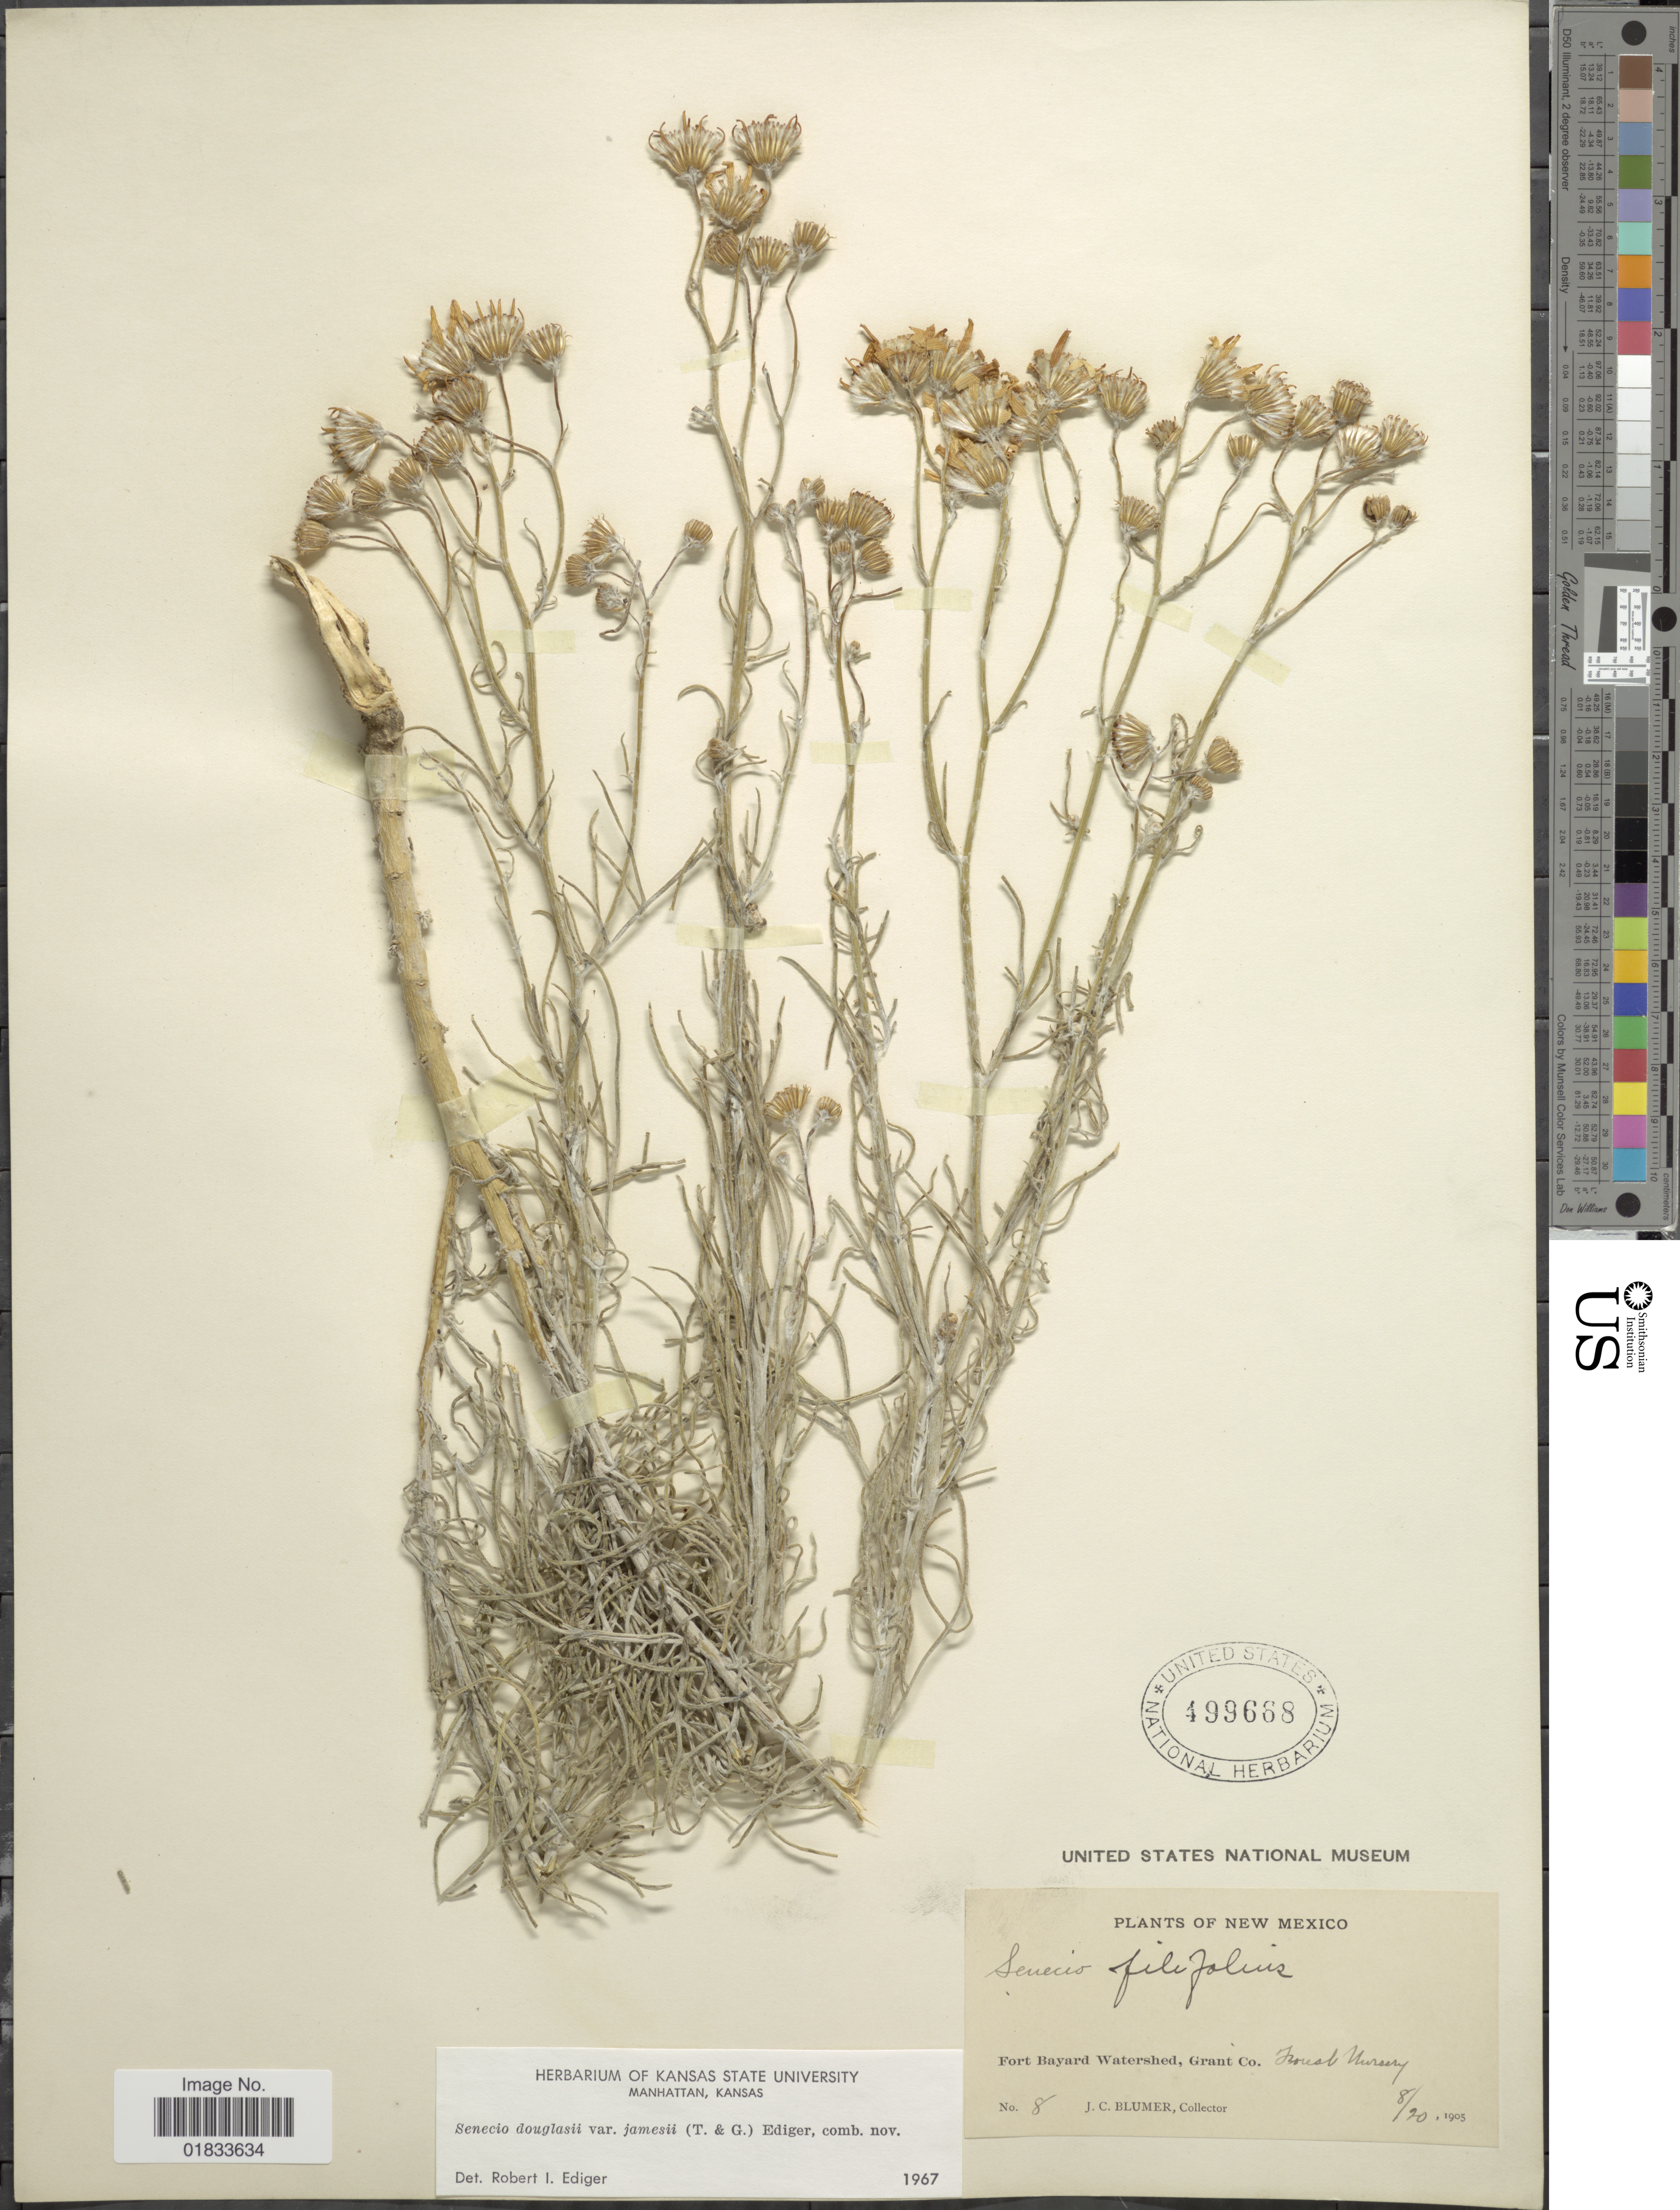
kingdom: Plantae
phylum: Tracheophyta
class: Magnoliopsida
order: Asterales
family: Asteraceae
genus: Senecio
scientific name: Senecio flaccidus var. flaccidus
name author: Less.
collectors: J. C. Blumer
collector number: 8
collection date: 1905-08-20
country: United States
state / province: New Mexico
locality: Fort Bayard Watershed, Grant Co. Forest Nursery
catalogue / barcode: US 499668